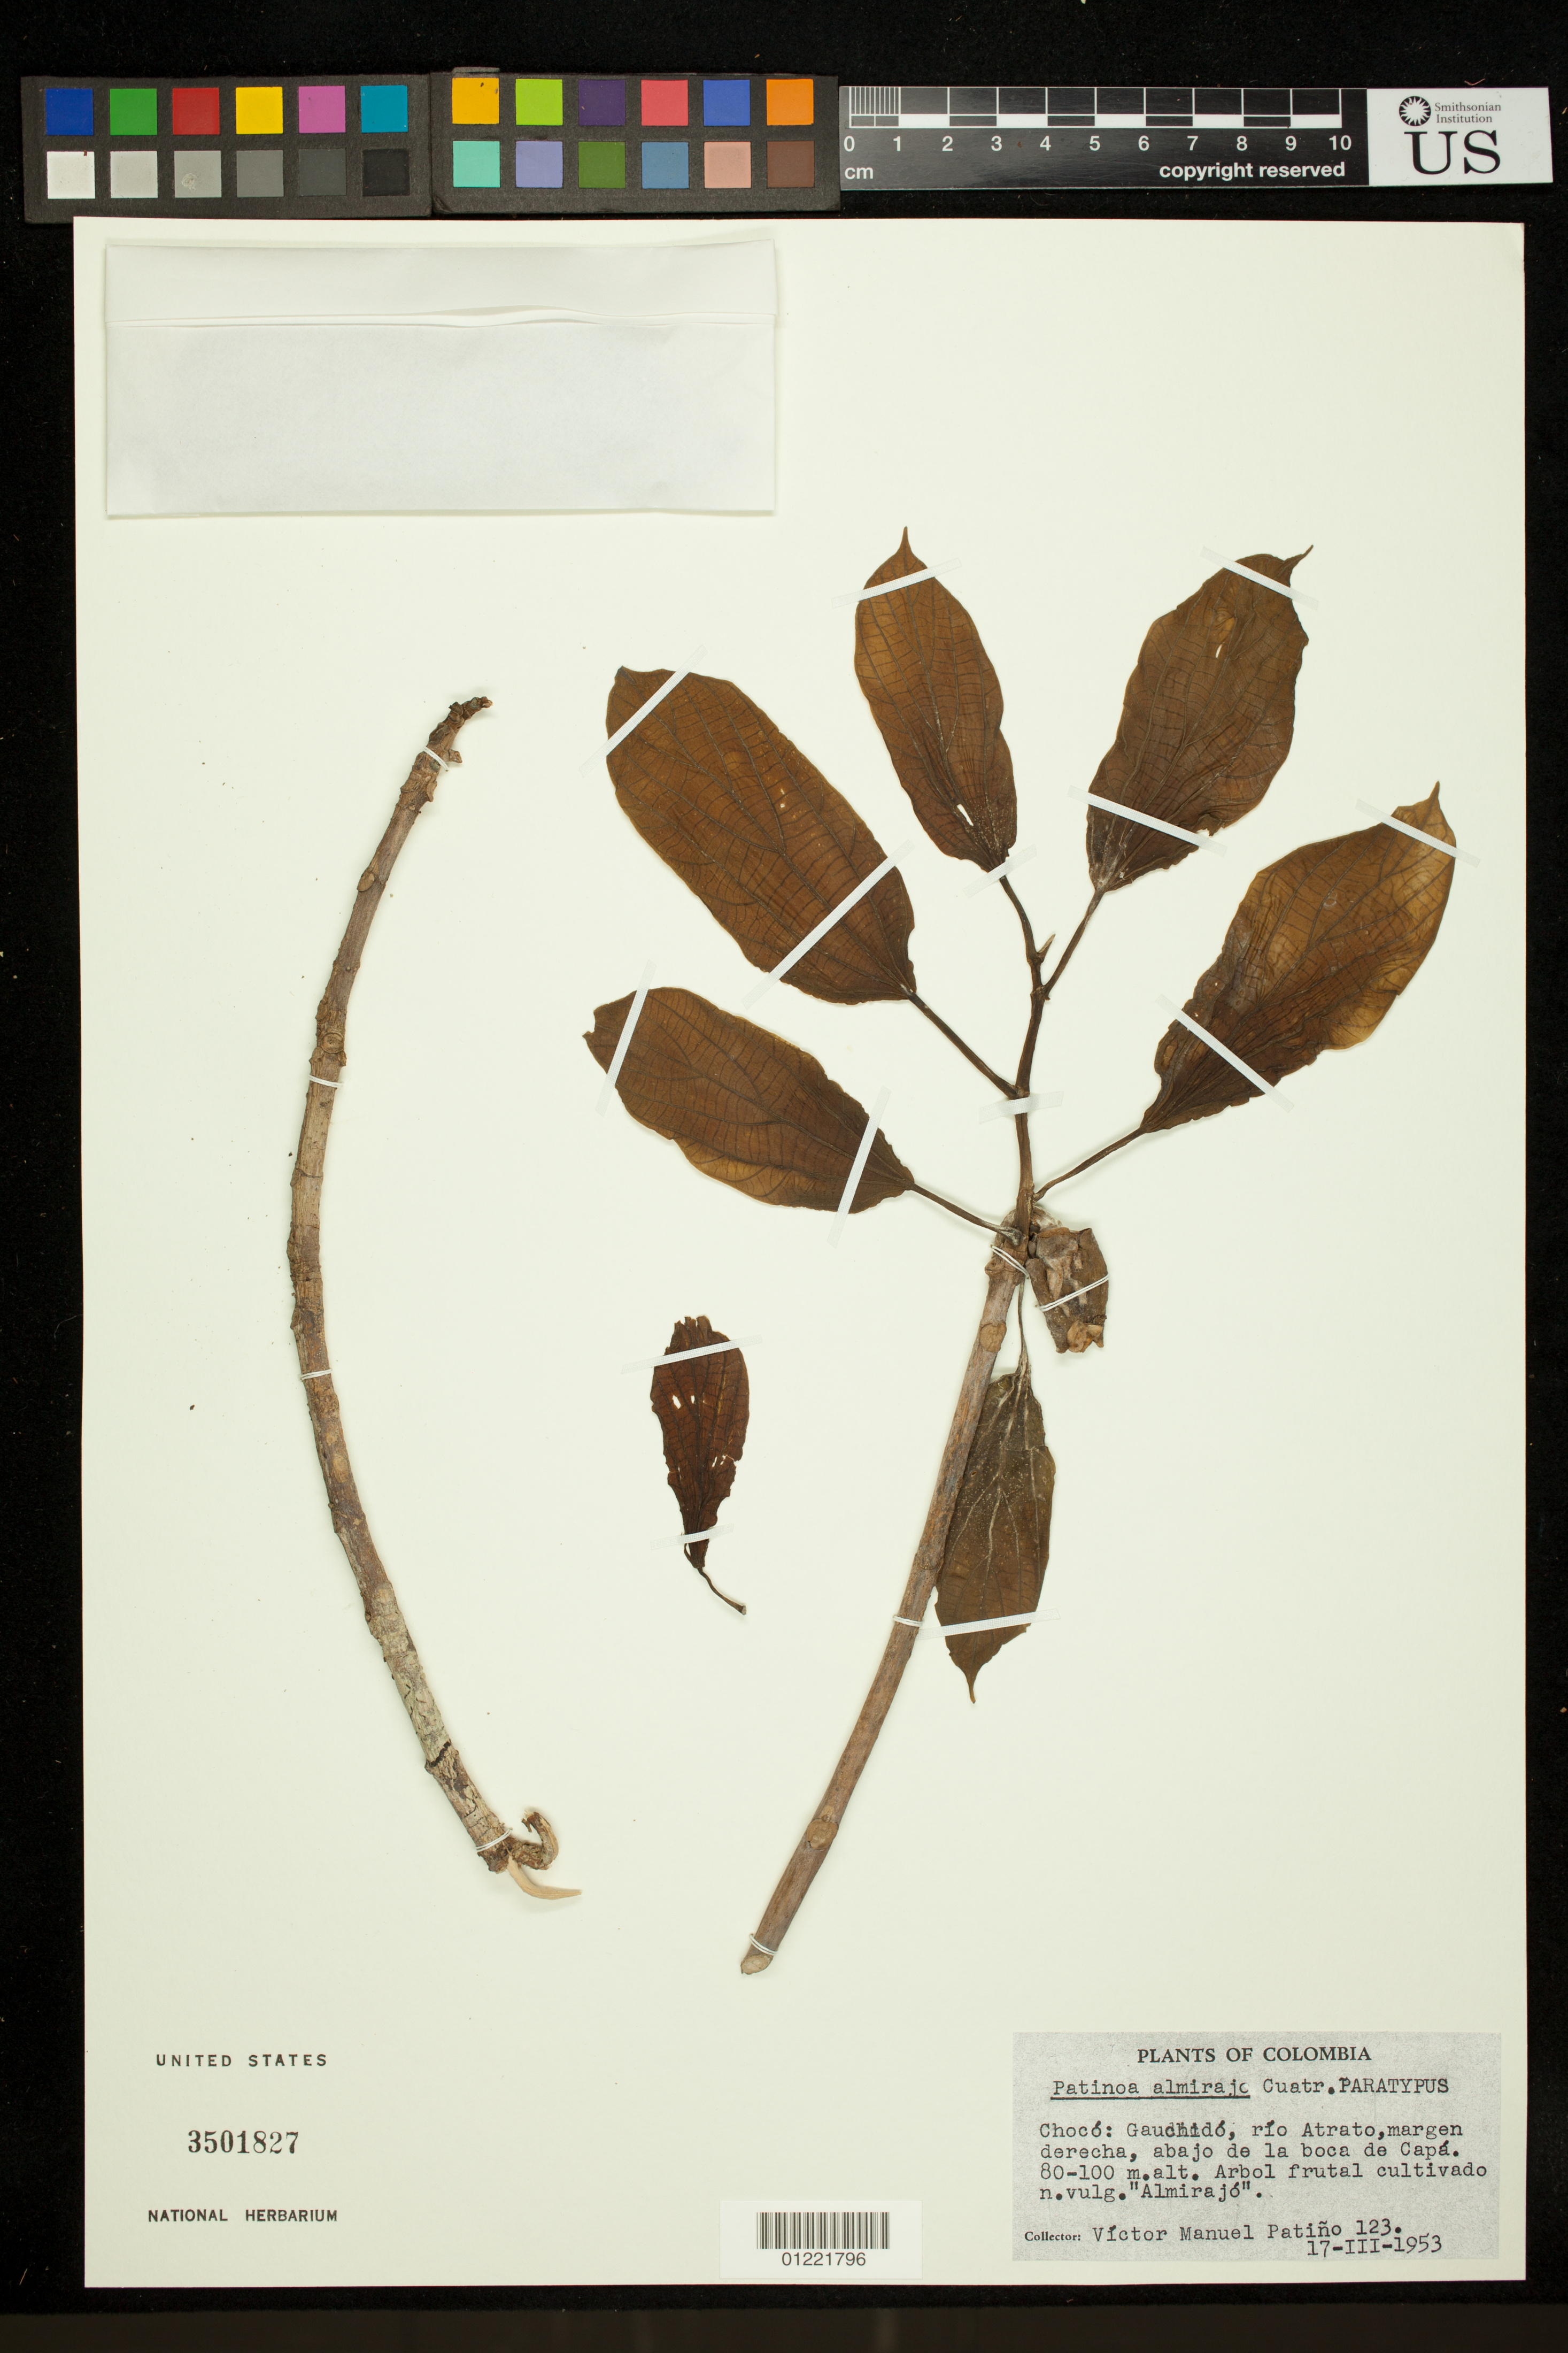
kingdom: Plantae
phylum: Tracheophyta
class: Magnoliopsida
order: Malvales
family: Malvaceae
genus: Patinoa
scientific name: Patinoa almirajo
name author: Cuatrec.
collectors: V. M. Patiño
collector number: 123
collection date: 1953-03-17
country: Colombia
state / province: Choco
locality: Gauchido, rio Atrato, margen derecha, abajo de la boca de Capa.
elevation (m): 80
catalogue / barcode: US 3501827